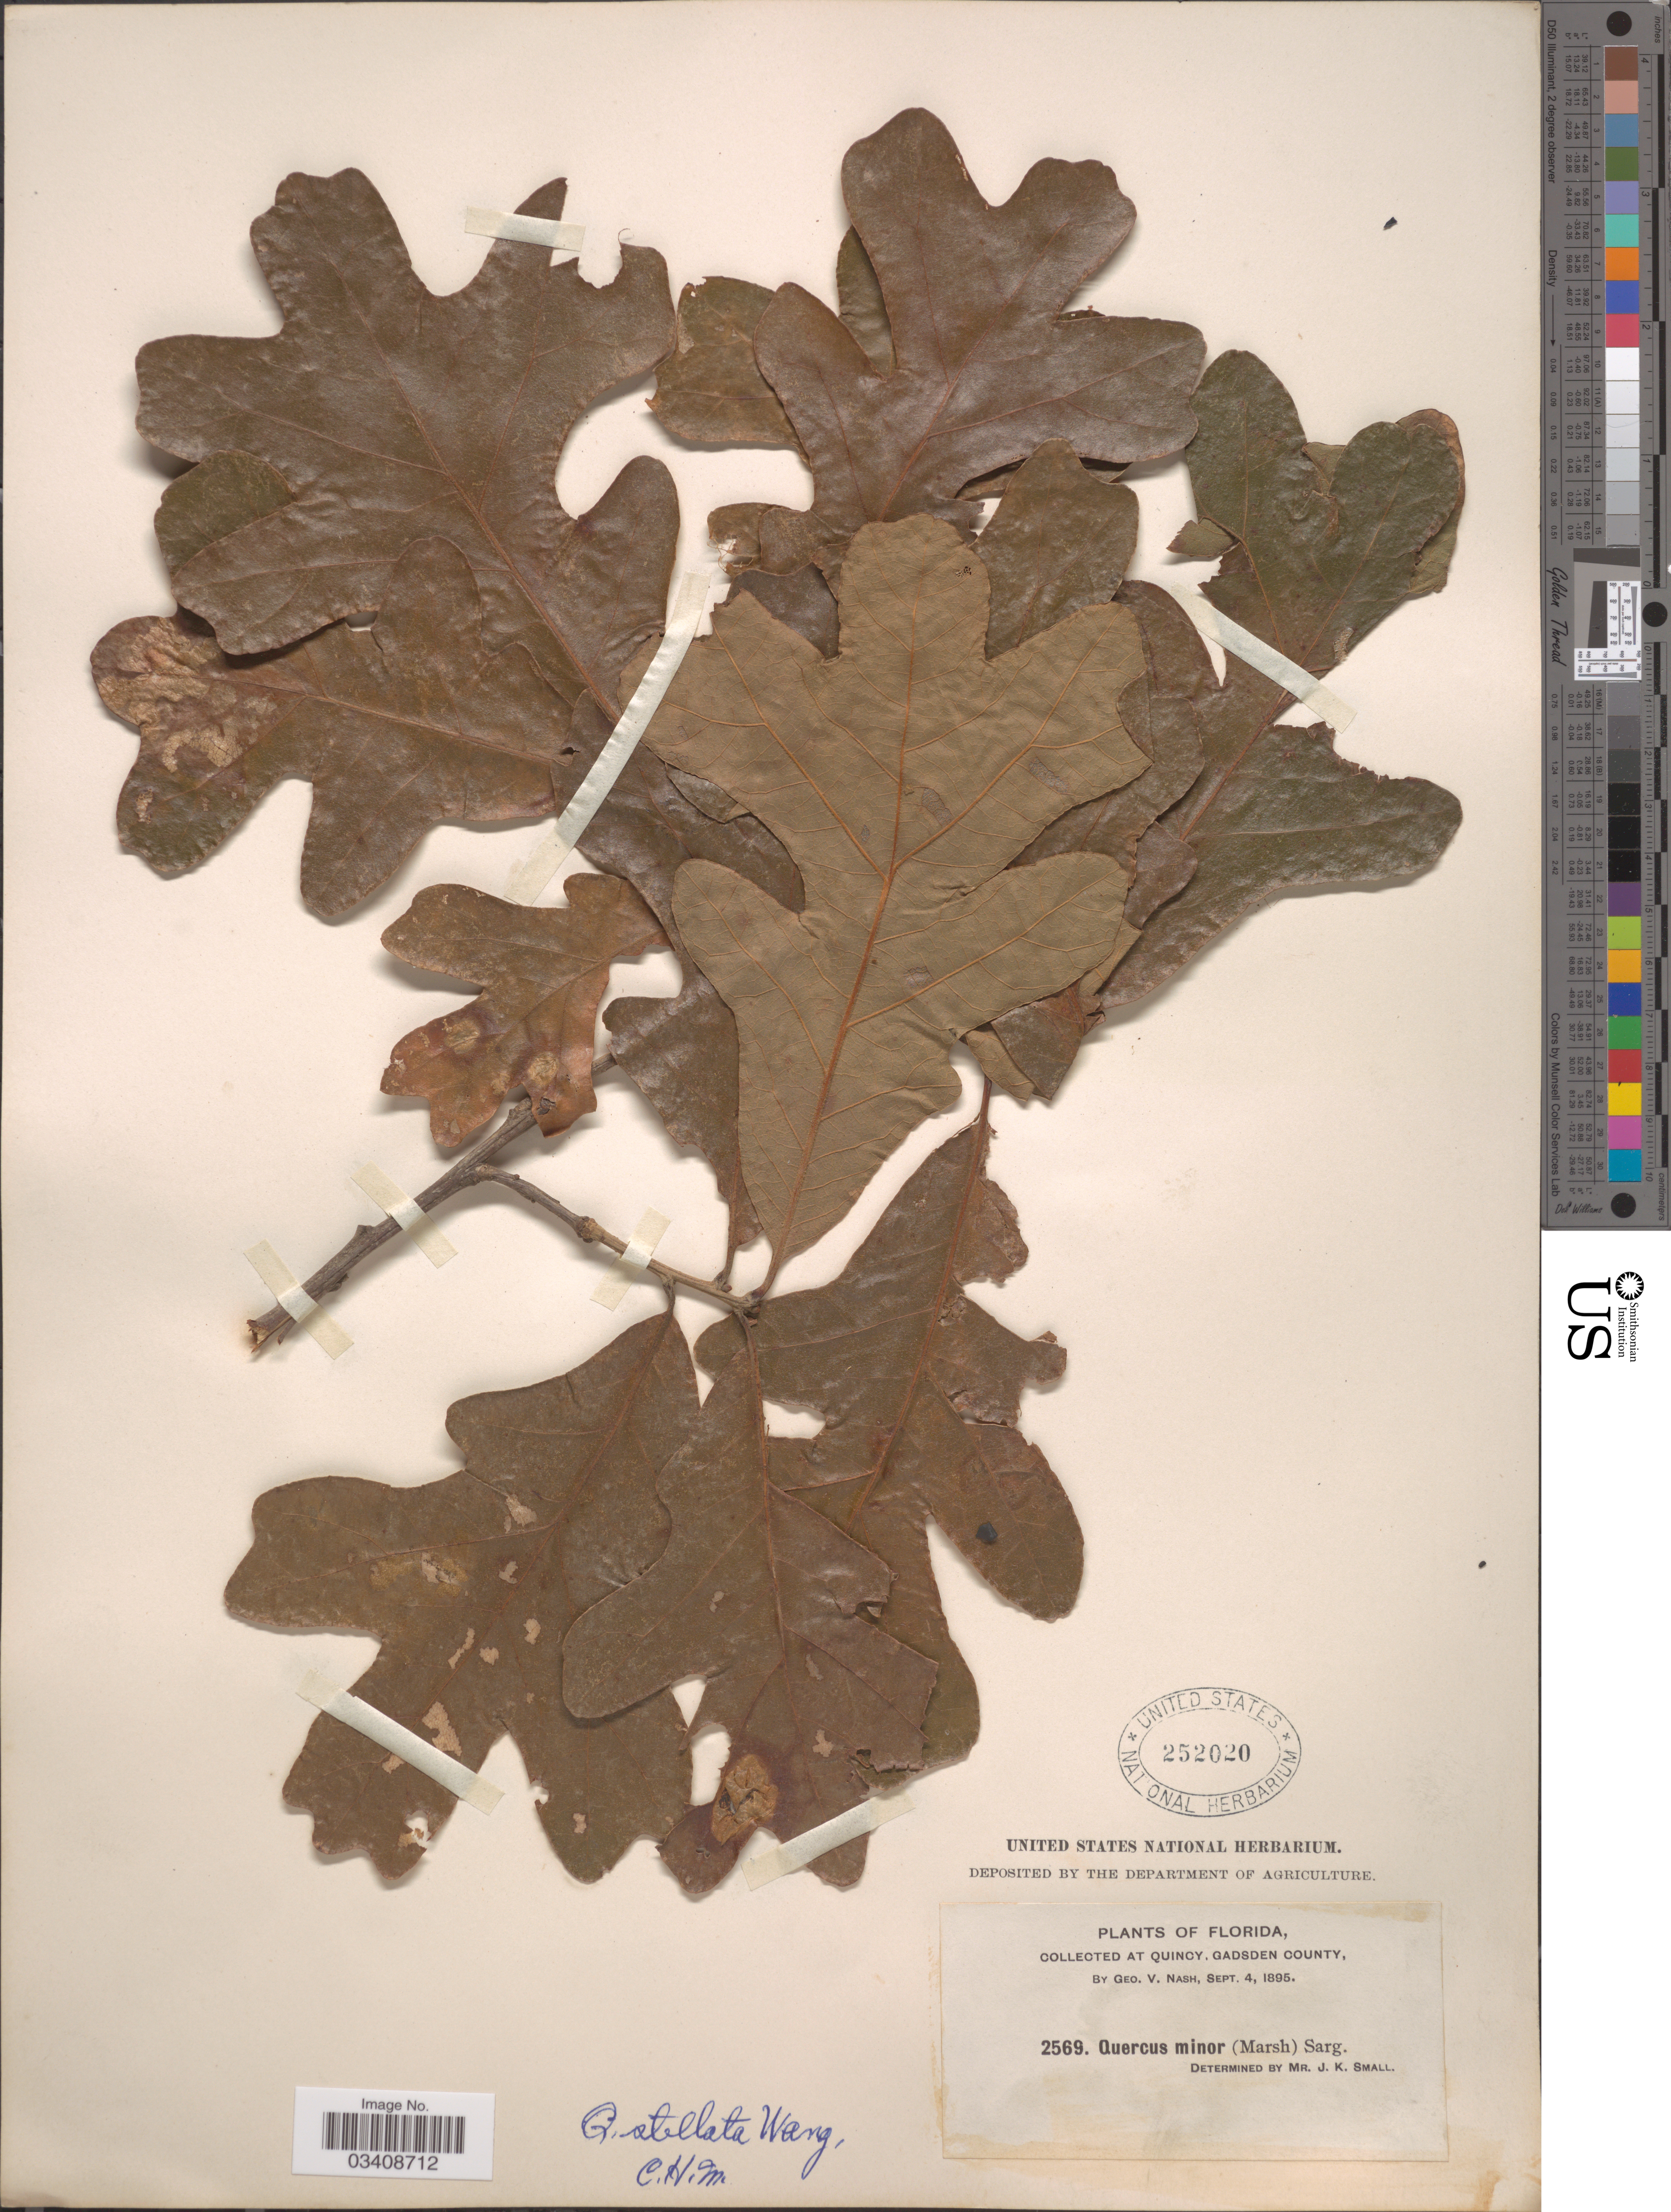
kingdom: Plantae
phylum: Tracheophyta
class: Magnoliopsida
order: Fagales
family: Fagaceae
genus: Quercus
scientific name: Quercus stellata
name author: Wangenh.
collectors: G. V. Nash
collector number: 2569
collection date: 1895-09-04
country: United States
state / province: Florida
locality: Quincy, Gadsden County.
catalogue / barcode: US 252020